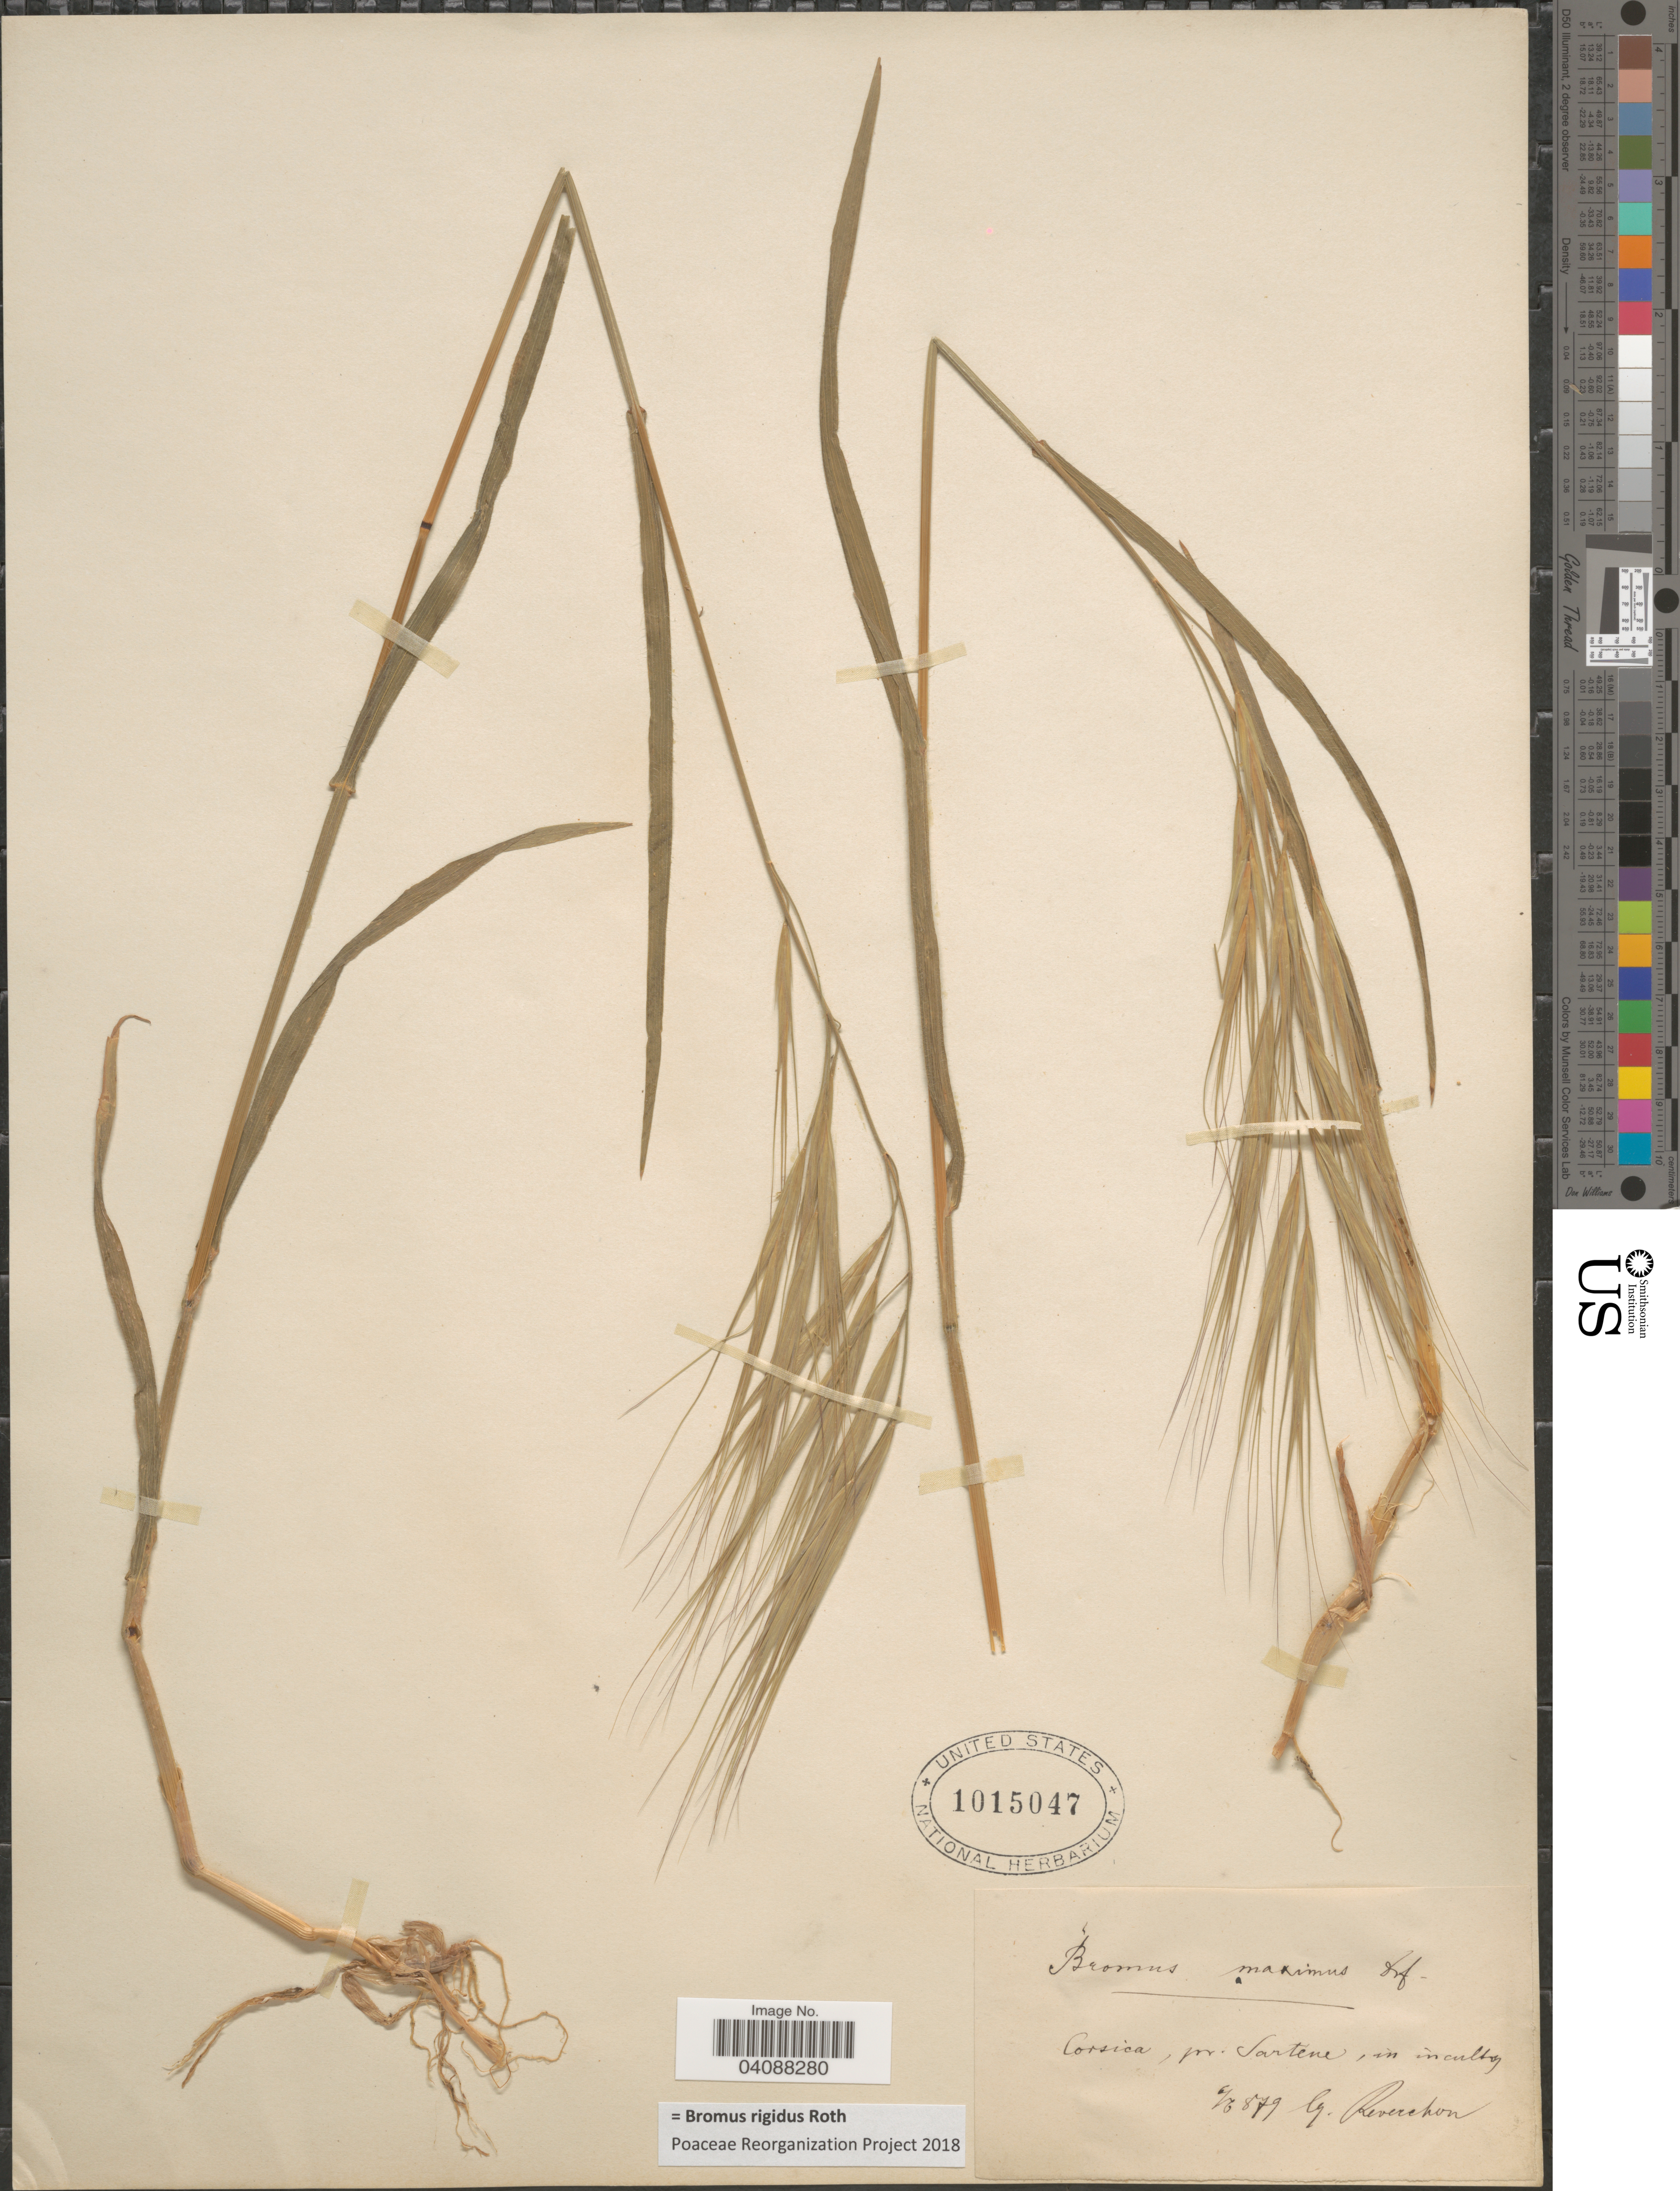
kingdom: Plantae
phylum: Tracheophyta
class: Liliopsida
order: Poales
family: Poaceae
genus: Bromus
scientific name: Bromus rigidus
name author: Roth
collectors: -. Reverchon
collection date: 1879-07-06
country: France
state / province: Corsica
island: Corse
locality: Pr. Sartene, in incultis.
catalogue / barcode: US 1015047